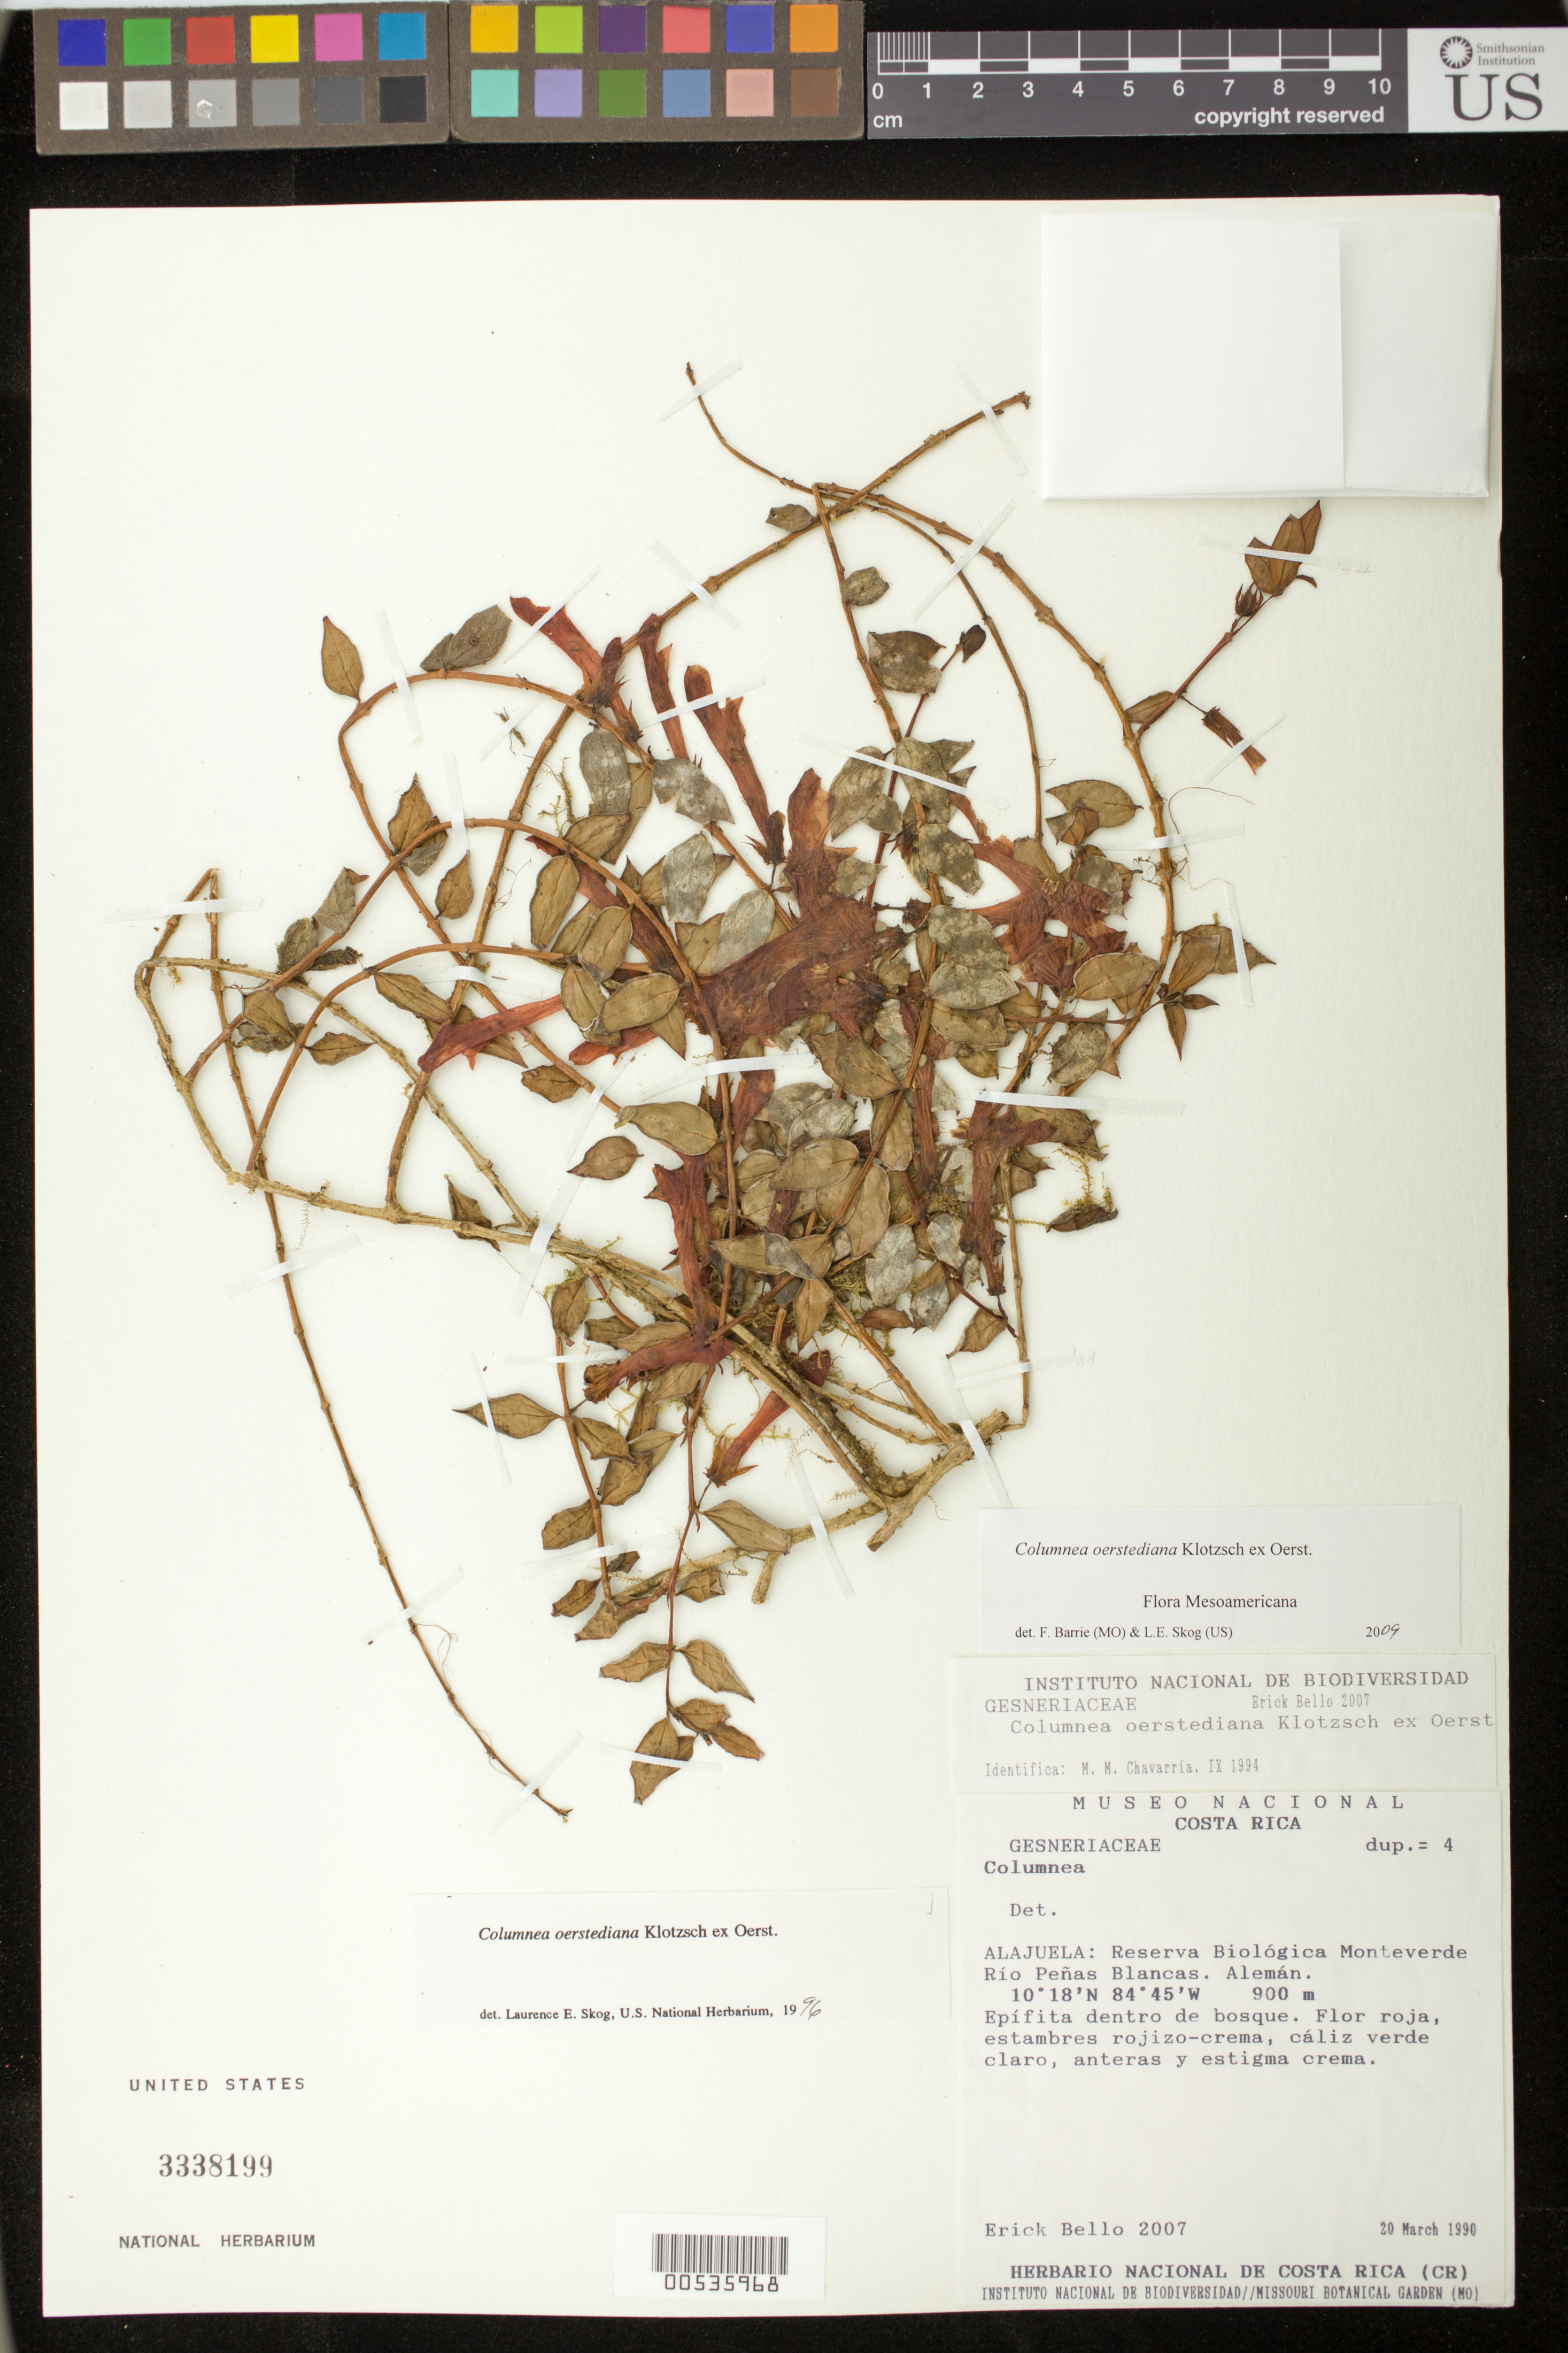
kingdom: Plantae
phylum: Tracheophyta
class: Magnoliopsida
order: Lamiales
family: Gesneriaceae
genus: Columnea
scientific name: Columnea oerstediana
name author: Klotzsch ex Oerst.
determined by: Skog, Laurence E.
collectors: E. Bello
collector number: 2007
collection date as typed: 20 Mar 1990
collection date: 1990-03-20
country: Costa Rica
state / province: Alajuela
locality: Reserva Biológica Monteverde, Río Peñas Blancas, Alemán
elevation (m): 900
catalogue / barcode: US 3338199